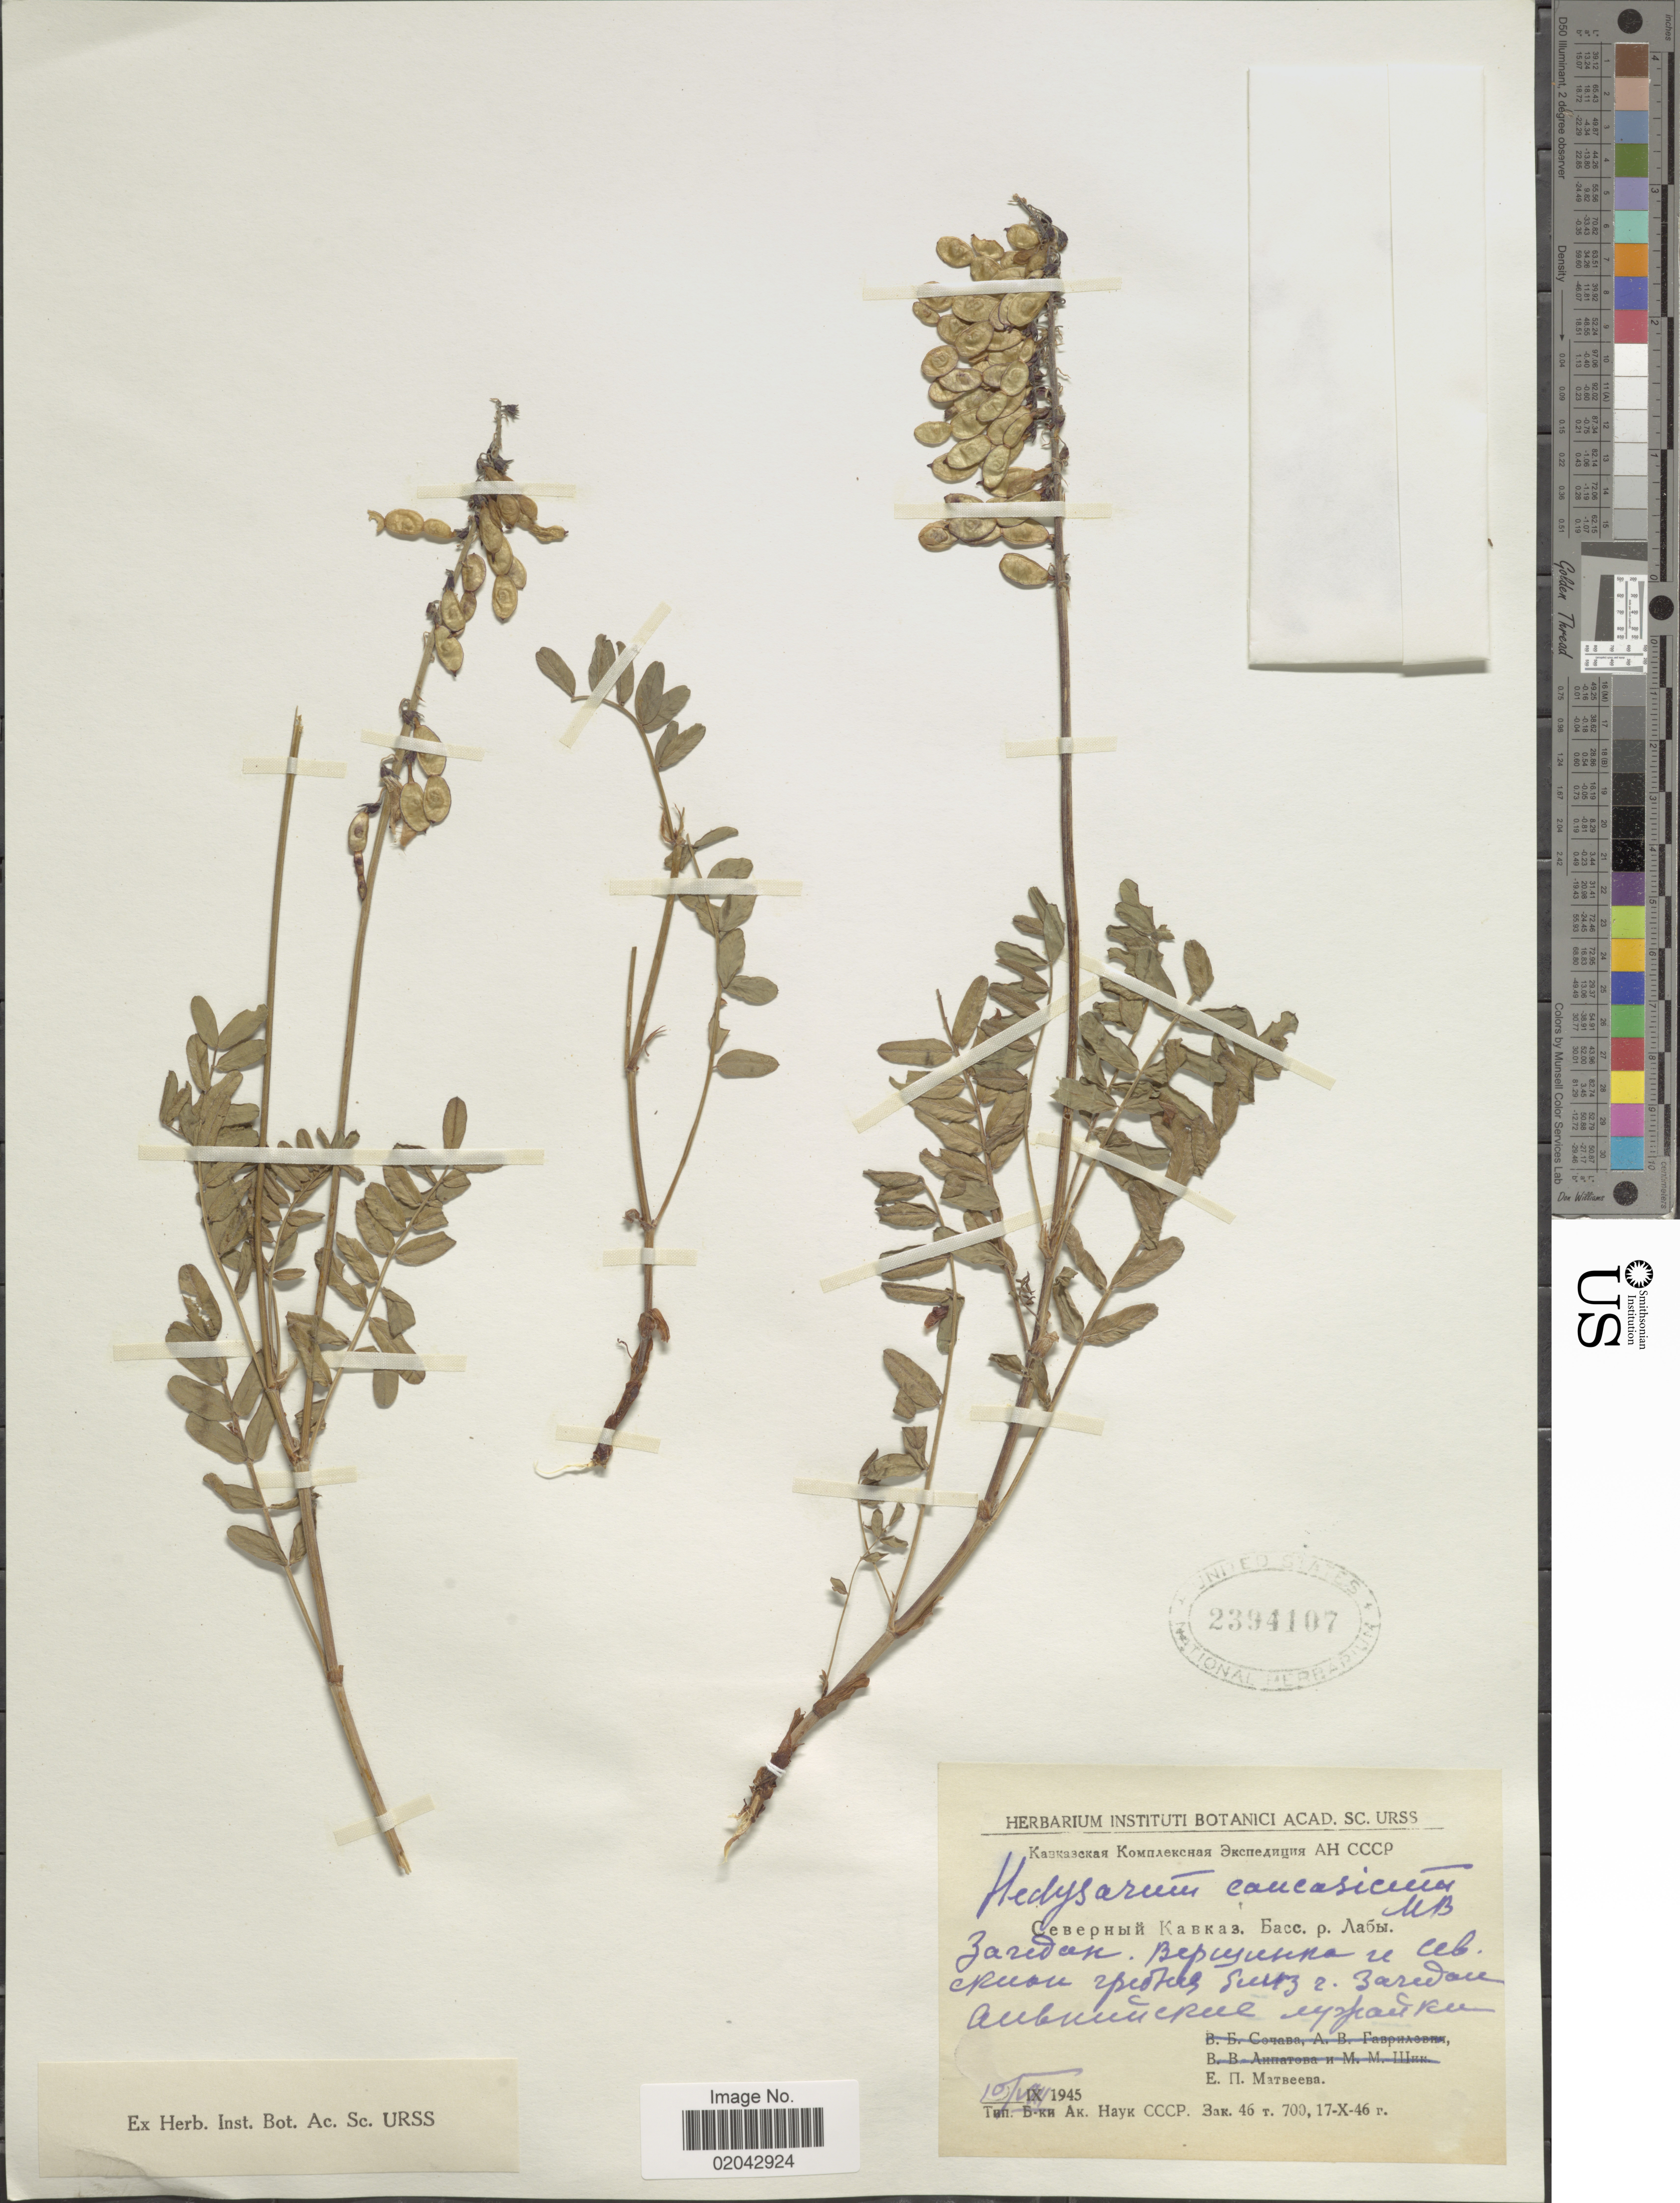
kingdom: Plantae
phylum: Tracheophyta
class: Magnoliopsida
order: Fabales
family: Fabaceae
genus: Hedysarum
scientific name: Hedysarum caucasicum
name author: M. Bieb.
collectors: E. Matveeva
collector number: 46/700?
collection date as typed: Transcribed d/m/y: 17/10/46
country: Russian Federation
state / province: Karachay-Cherkess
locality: Laba River Basin. Vicinity of Zagedan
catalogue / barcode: US 2394107